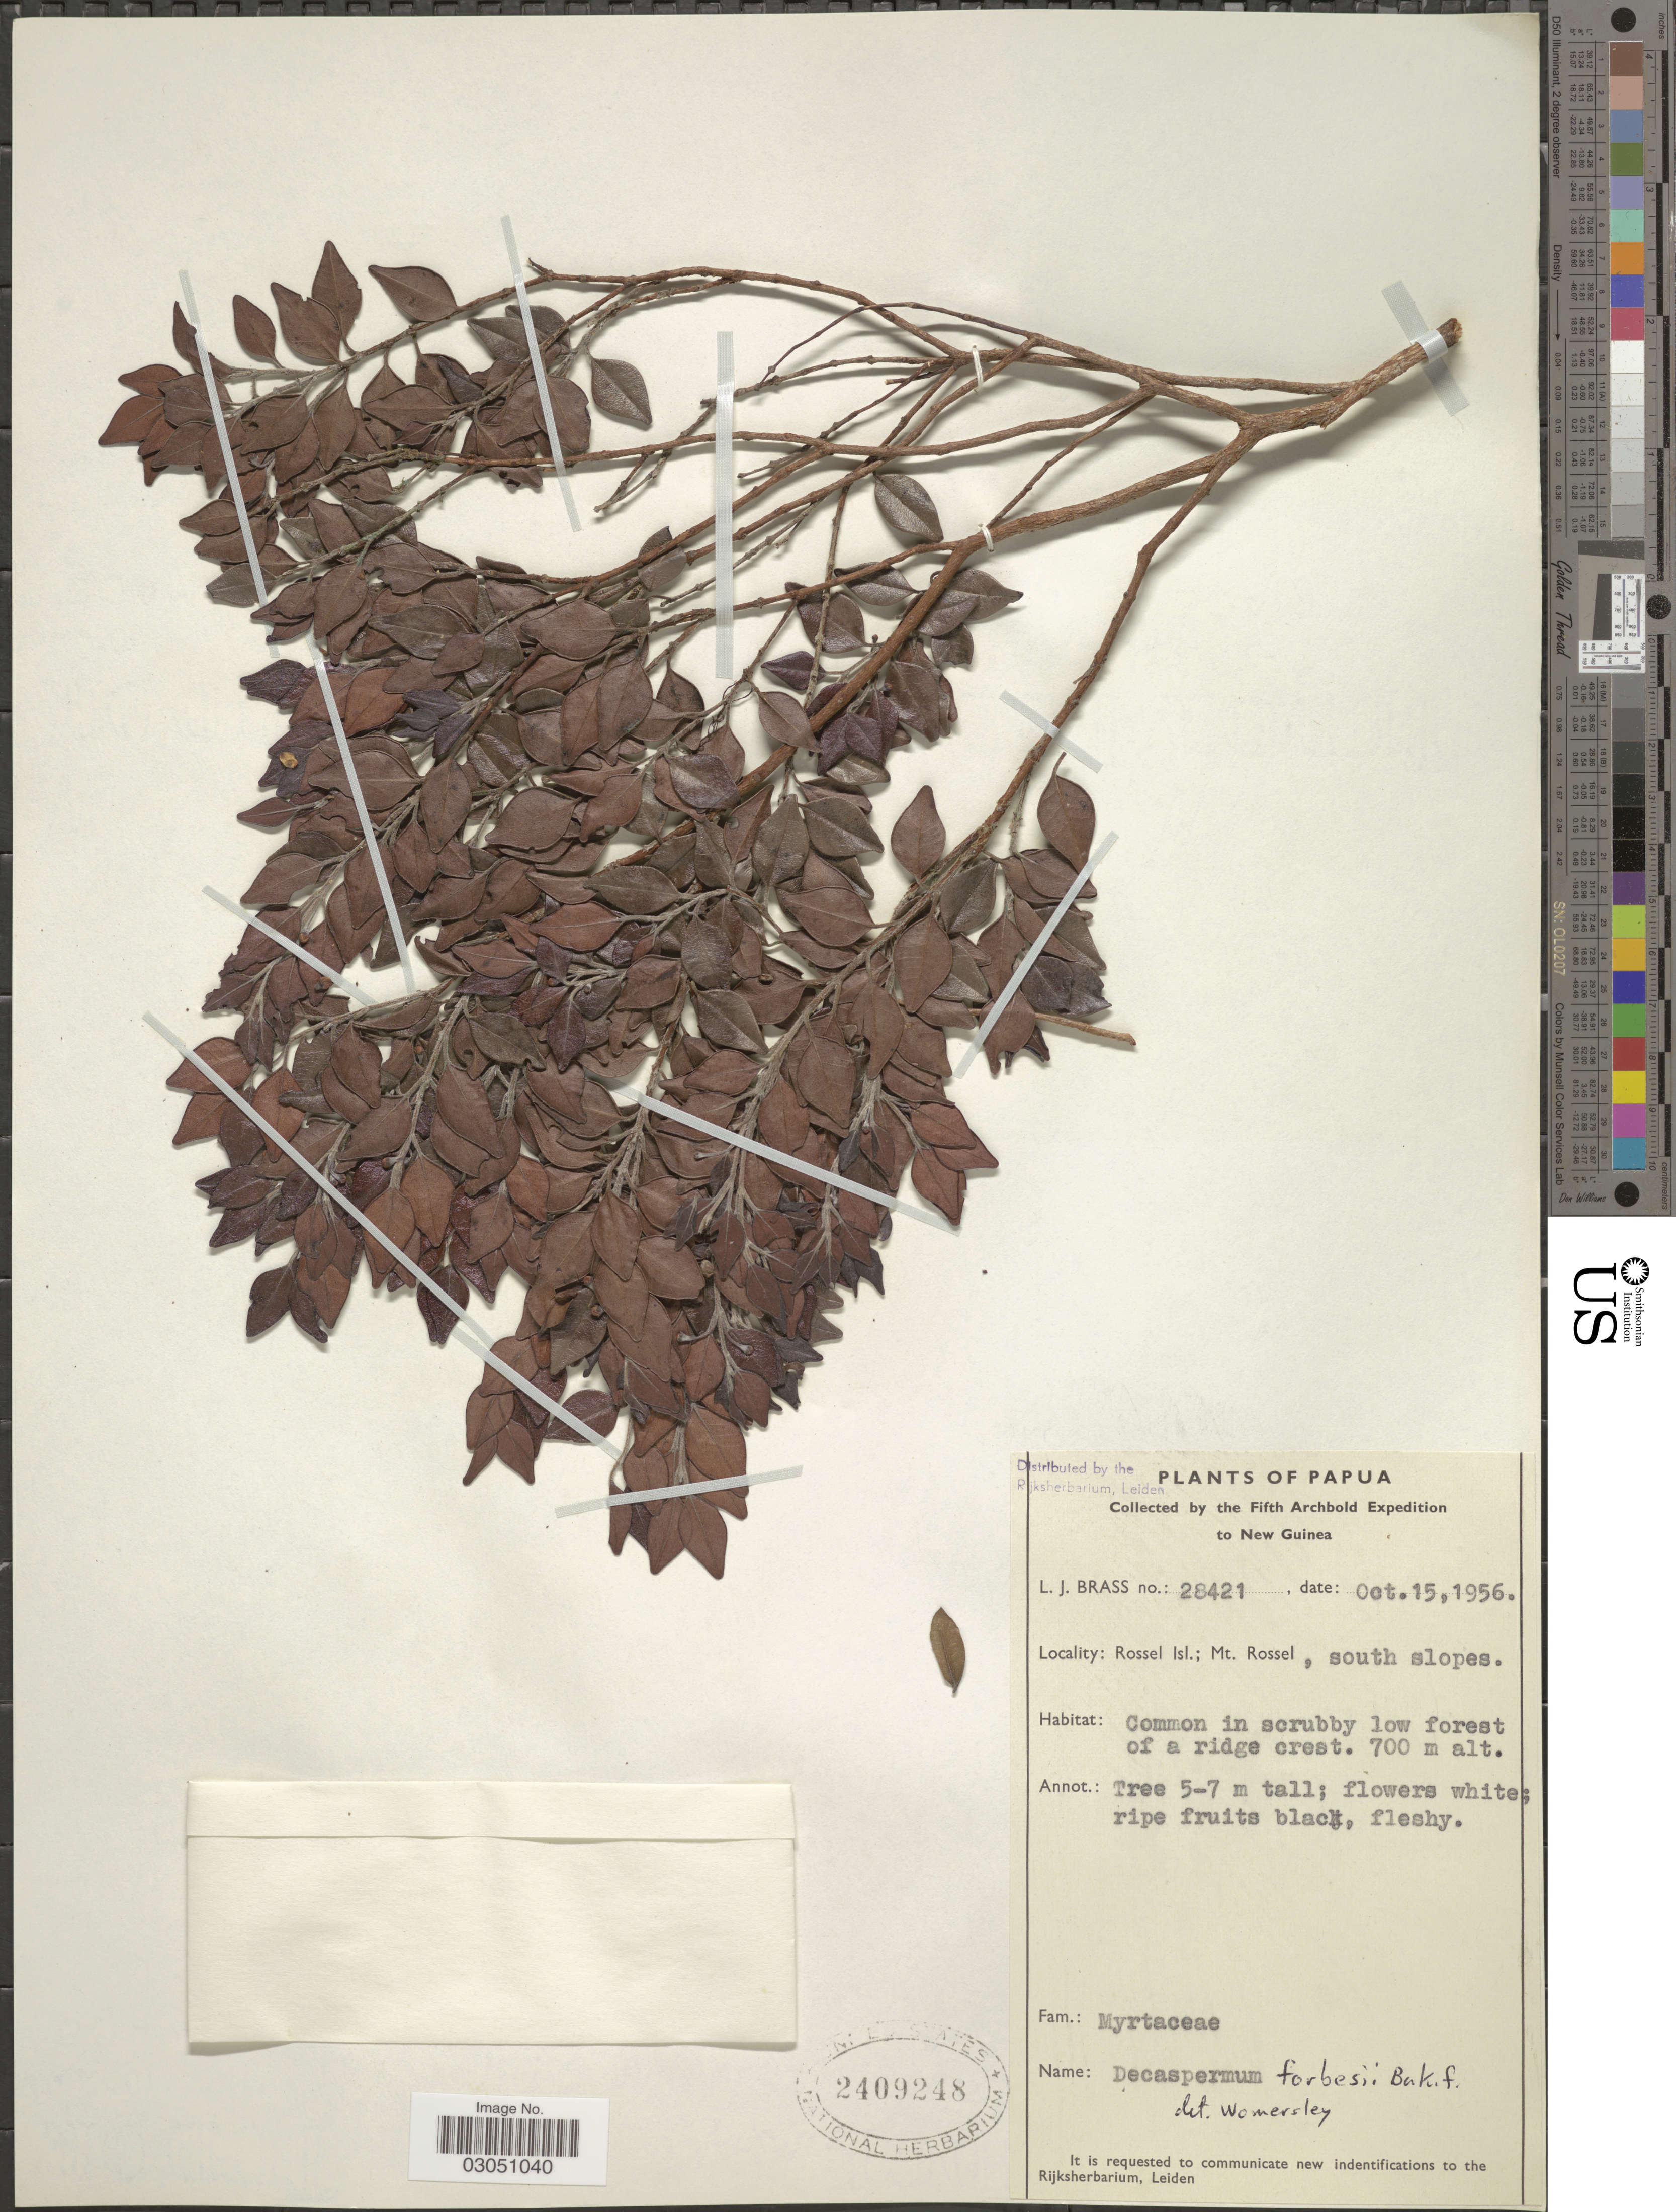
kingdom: Plantae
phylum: Tracheophyta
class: Magnoliopsida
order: Myrtales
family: Myrtaceae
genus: Decaspermum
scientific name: Decaspermum forbesii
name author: Baker f.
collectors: L. J. Brass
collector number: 28421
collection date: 1956-10-15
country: Papua New Guinea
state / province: Milne Bay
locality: Papua. New Guinea. Rossel Isl.; Mt. Rossel, south slopes.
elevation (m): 700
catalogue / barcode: US 2409248